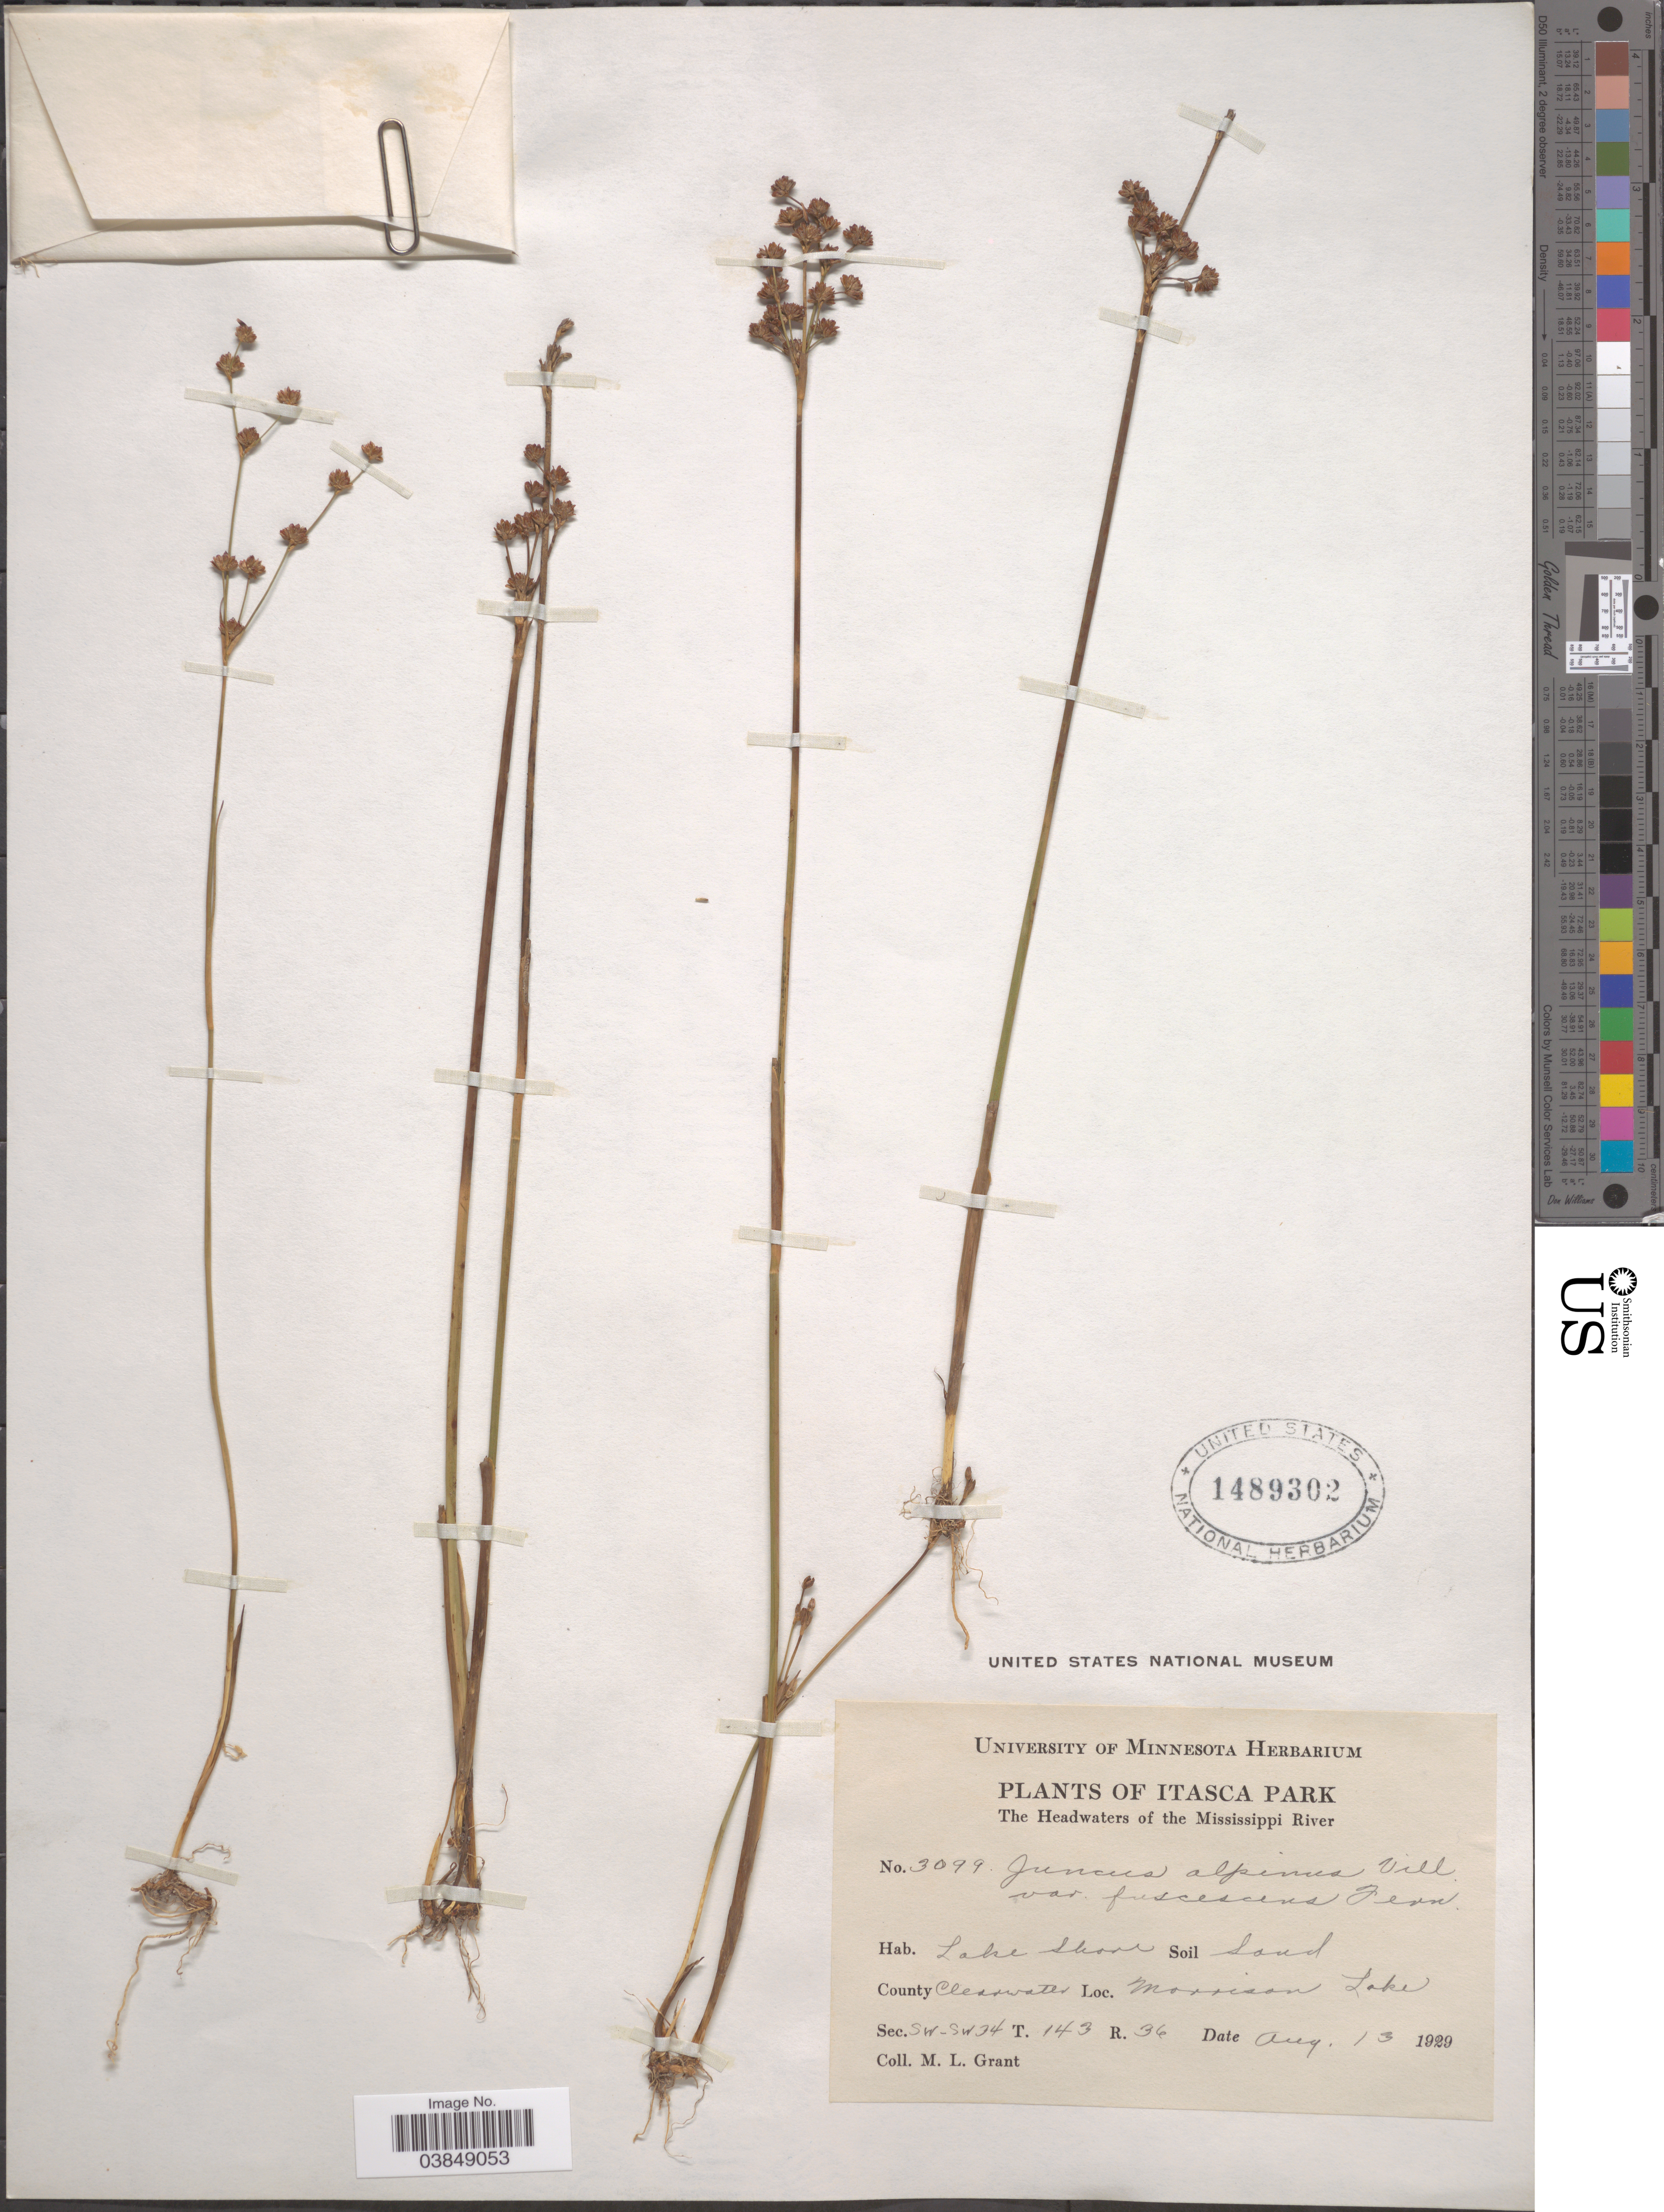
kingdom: Plantae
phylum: Tracheophyta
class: Liliopsida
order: Poales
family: Juncaceae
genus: Juncus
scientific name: Juncus alpinus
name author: Vill.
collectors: M. L. Grant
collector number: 3099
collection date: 1929-08-13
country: United States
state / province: Minnesota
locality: Itasca Park. The Headwaters of the Mississippi River. Lake Shore. County Clearwater. Morrison Lake. Sec. SW-SW 34 T. 143 R. 36.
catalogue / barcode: US 1489302